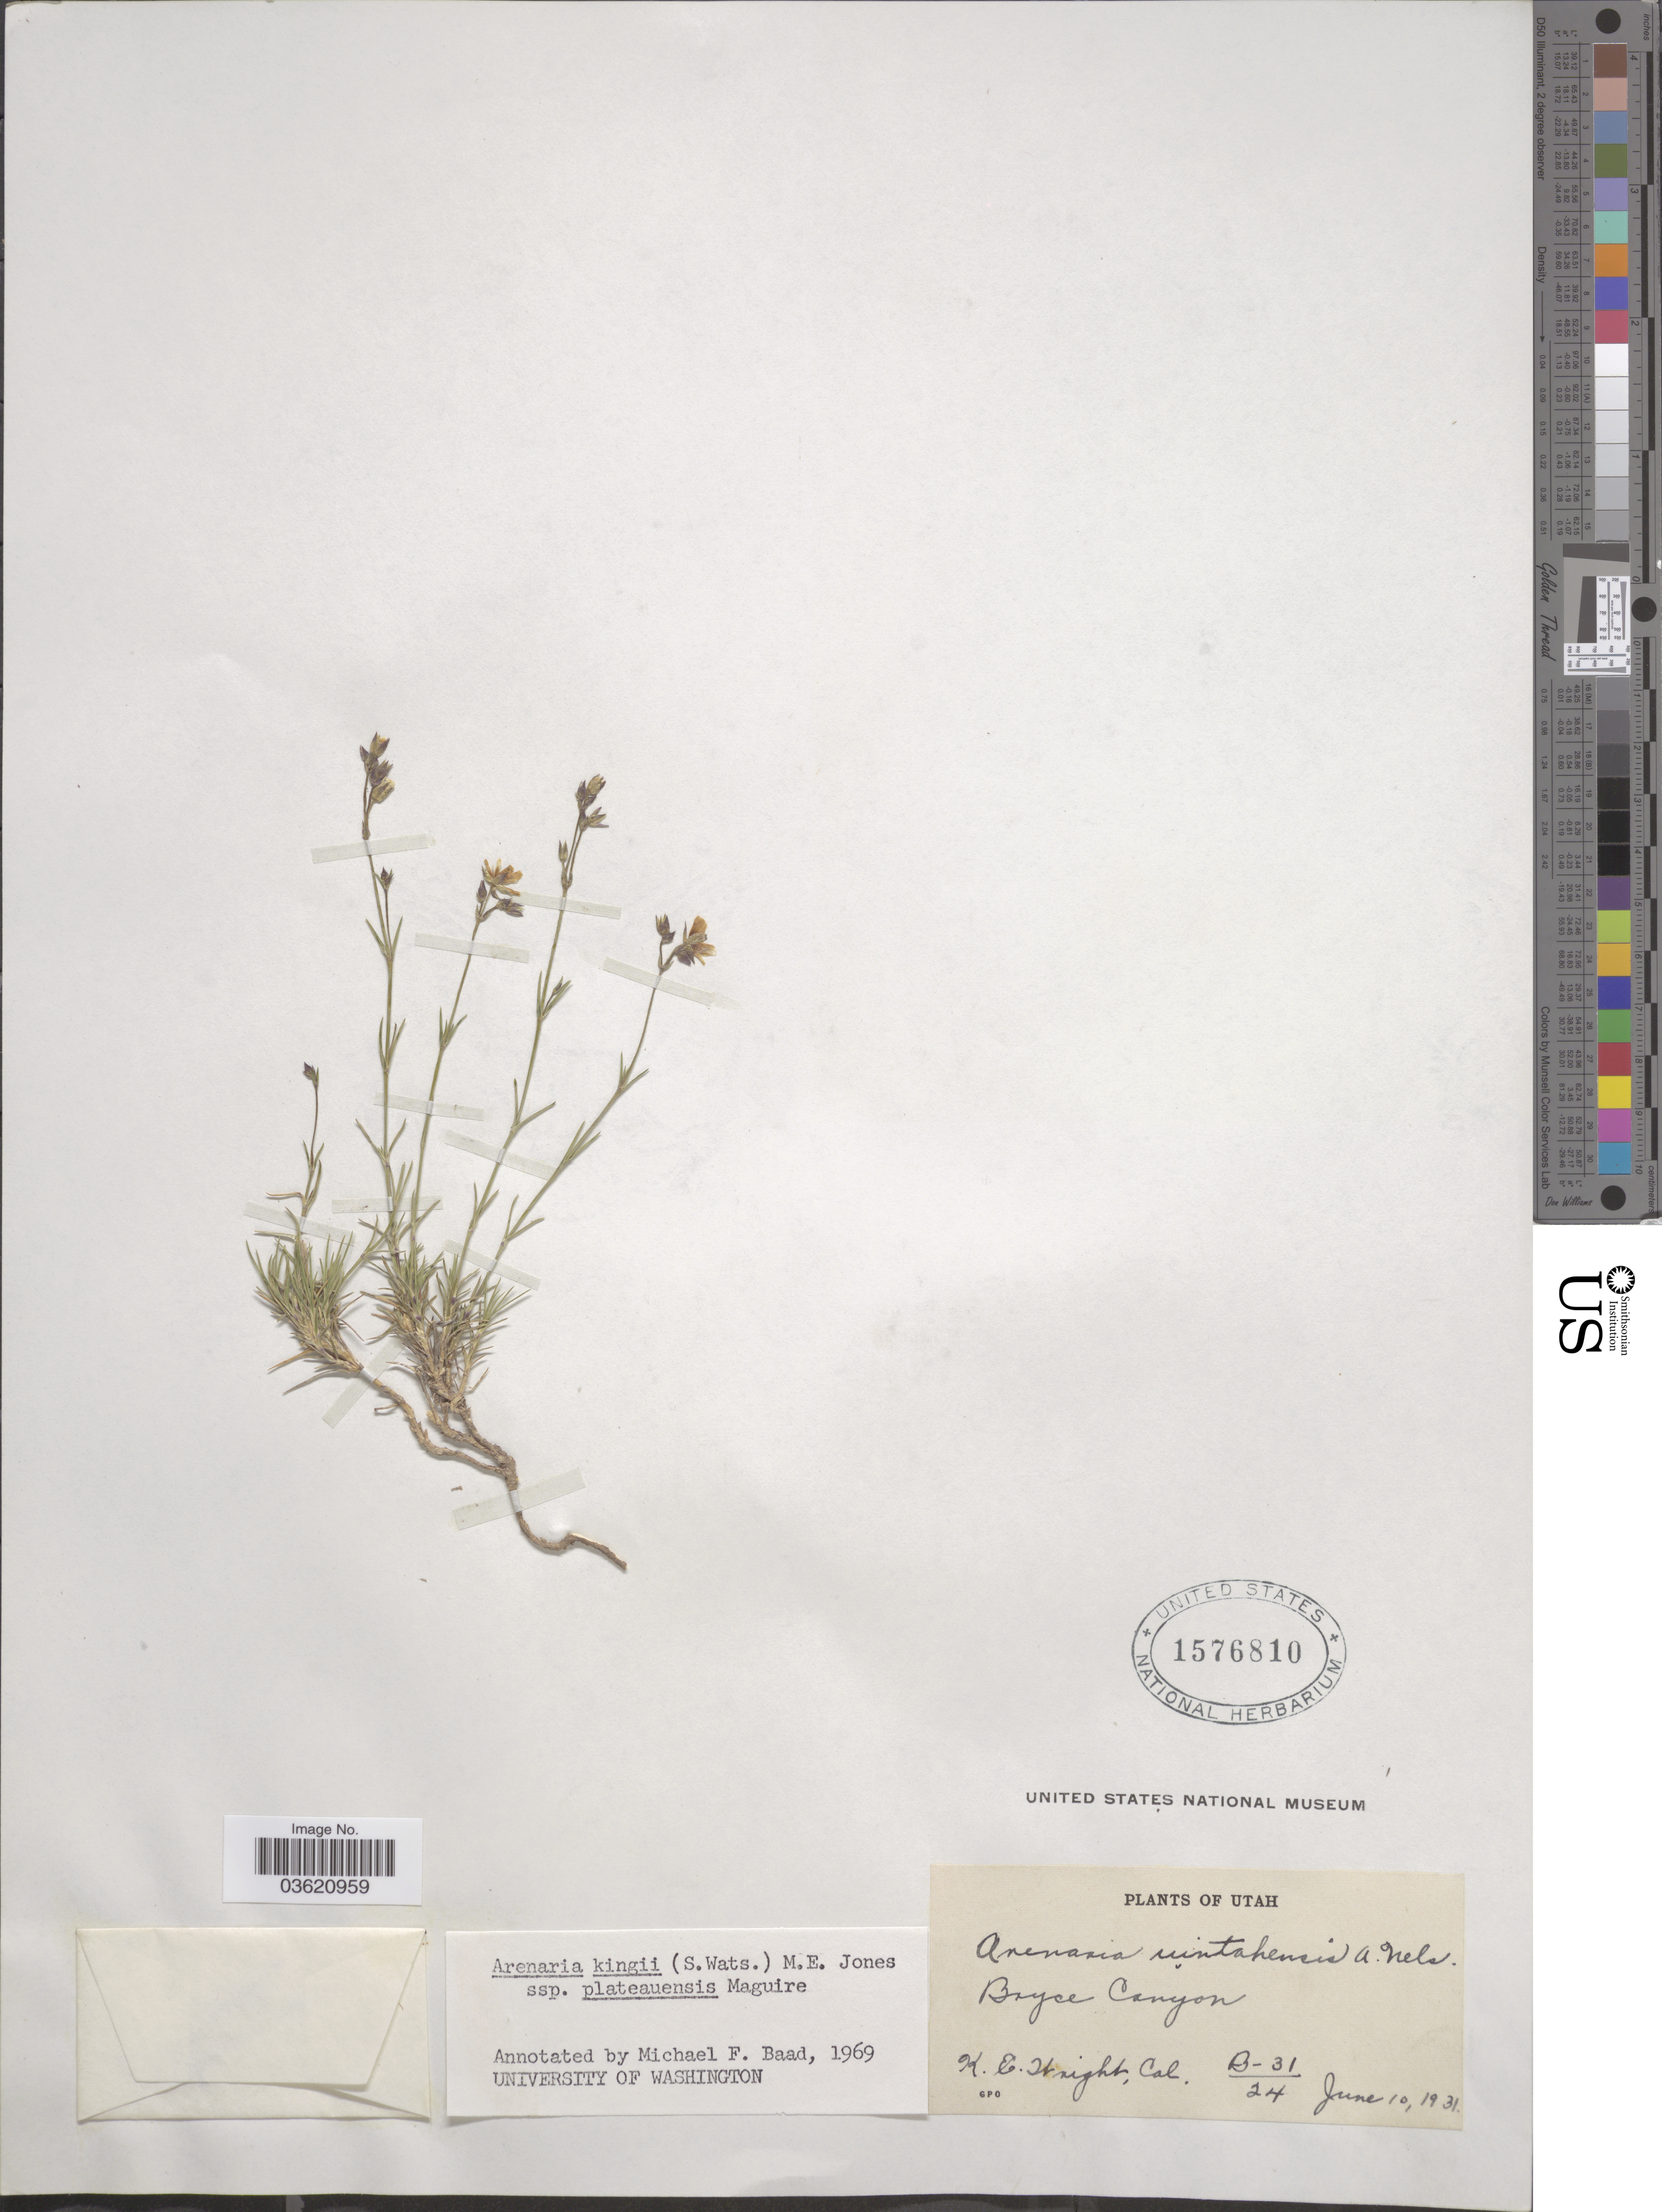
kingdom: Plantae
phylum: Tracheophyta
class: Magnoliopsida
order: Caryophyllales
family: Caryophyllaceae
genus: Eremogone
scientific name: Eremogone fendleri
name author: (A. Gray) Ikonn.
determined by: U.S. National Herbarium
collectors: K. Wright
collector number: B-31/24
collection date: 1931-06-10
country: United States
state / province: Utah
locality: Bryce Canyon.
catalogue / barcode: US 1576810